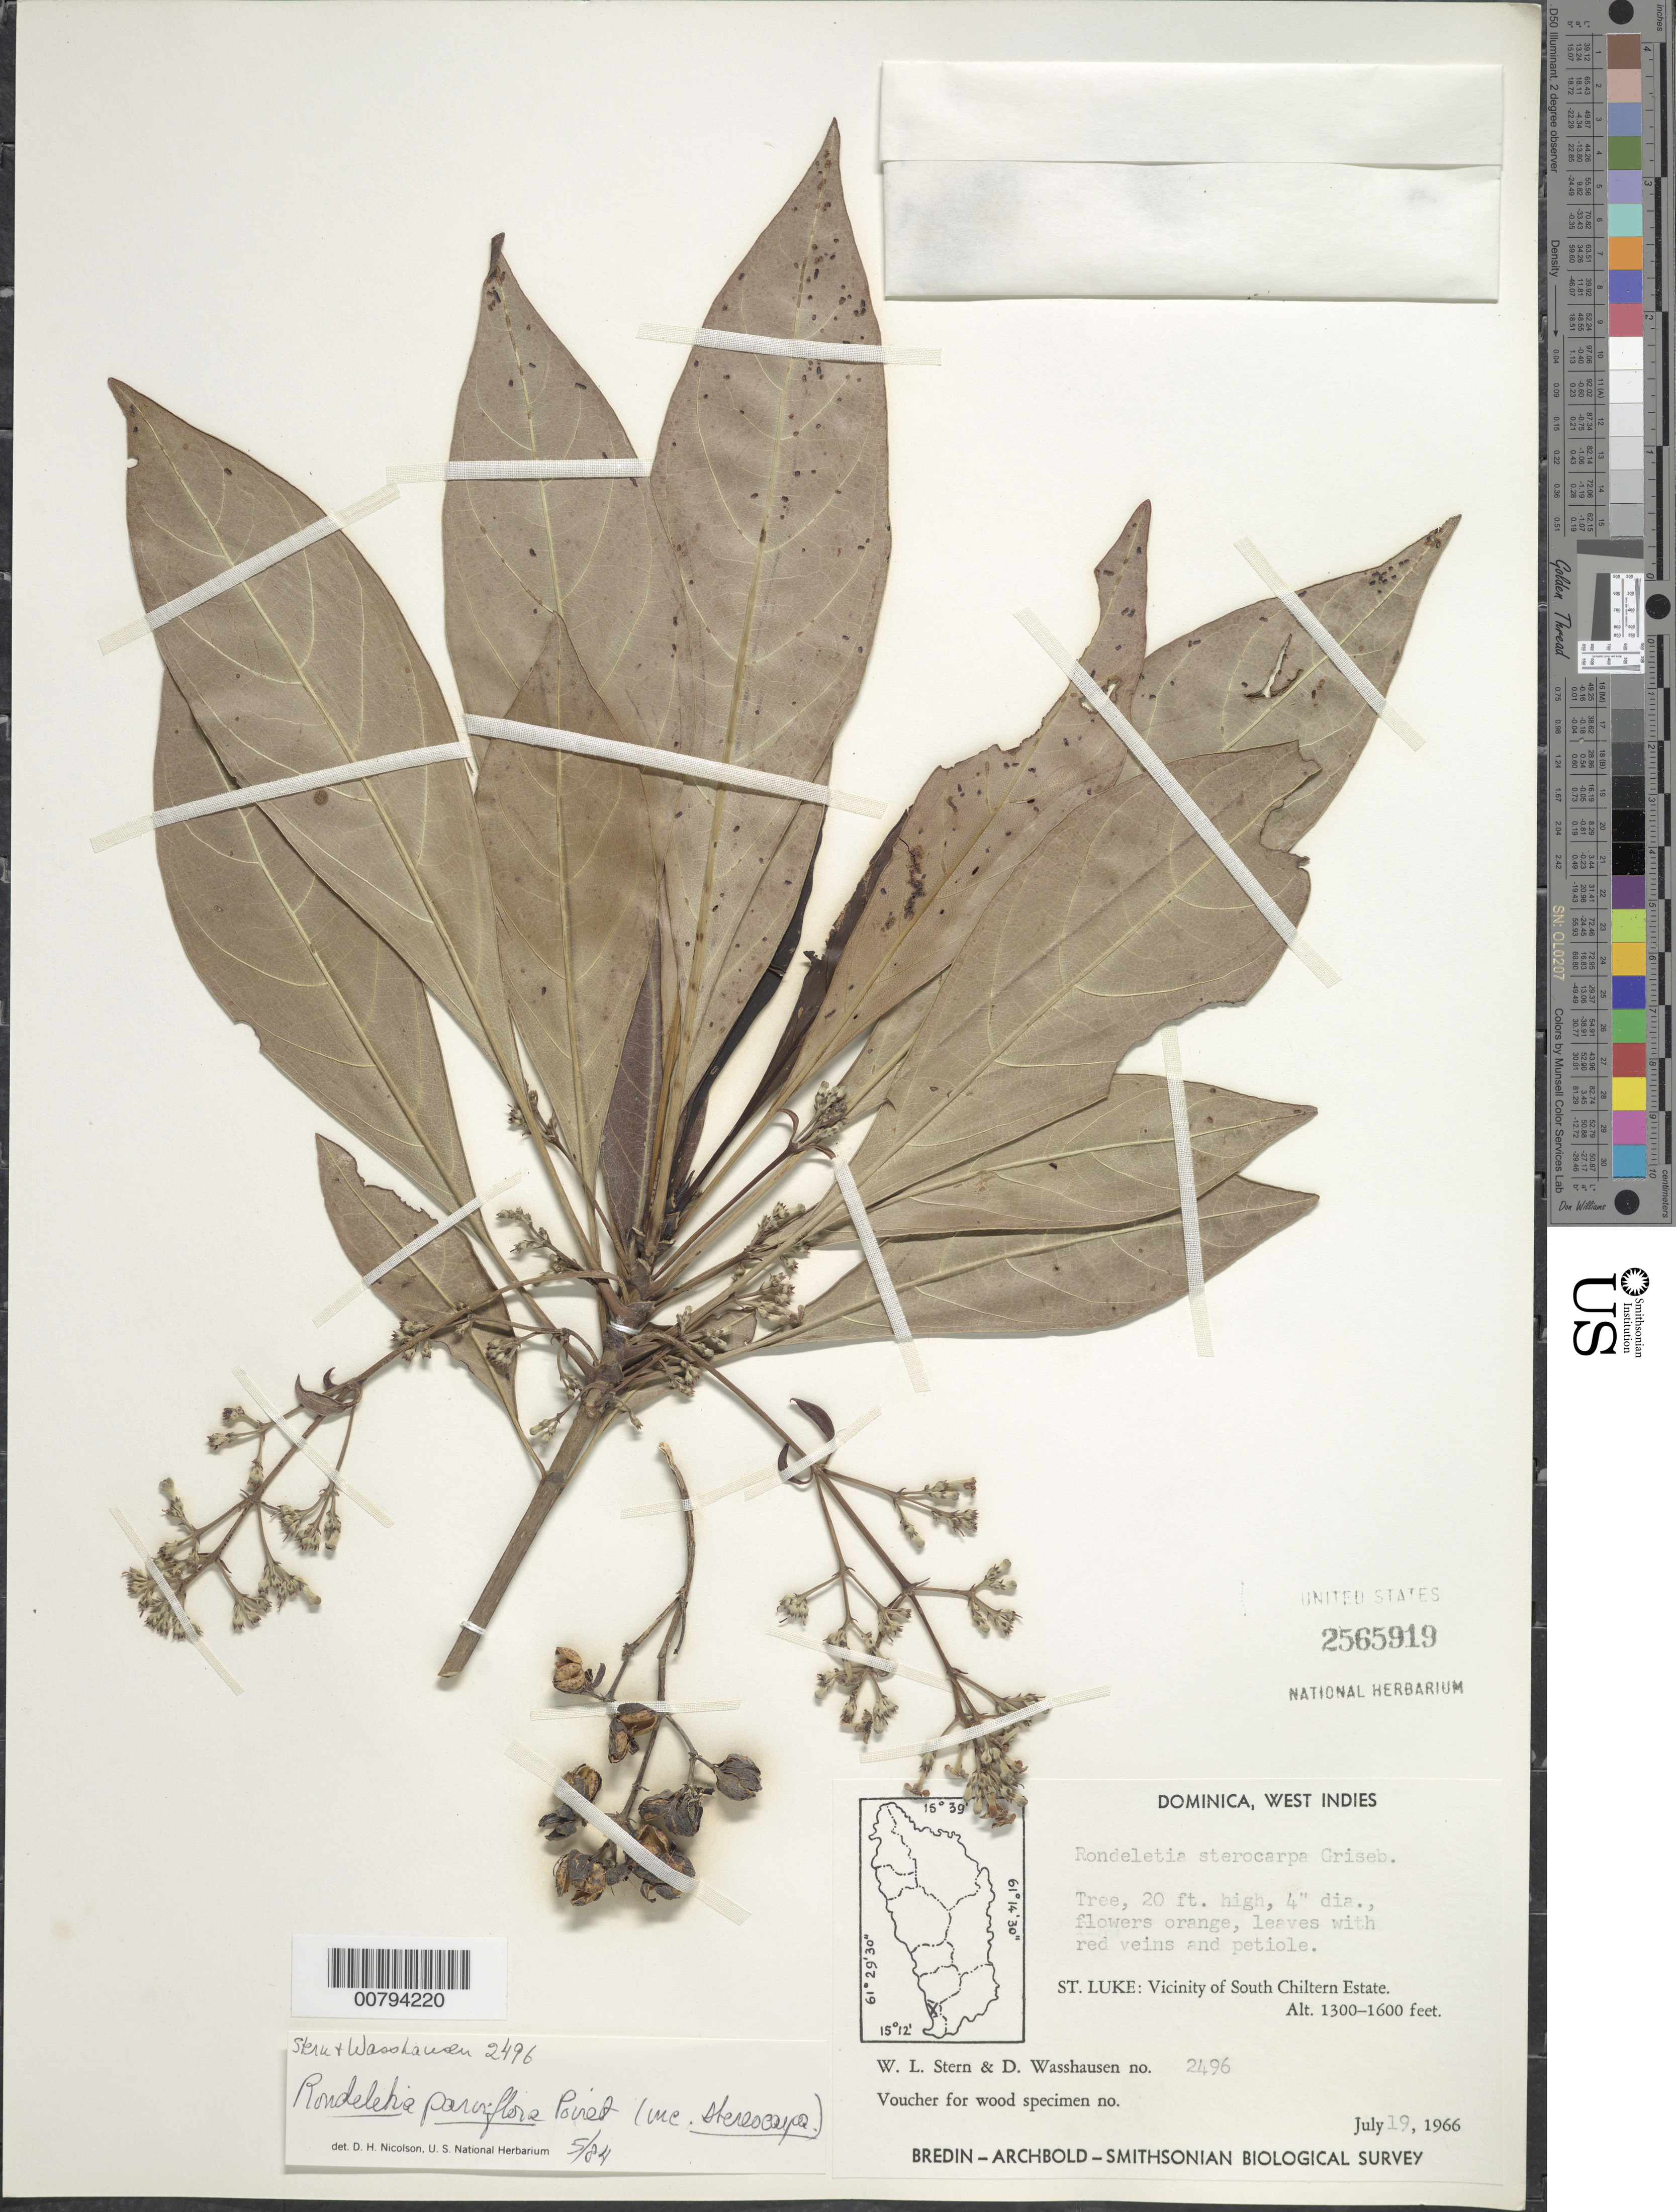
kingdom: Plantae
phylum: Tracheophyta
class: Magnoliopsida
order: Gentianales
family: Rubiaceae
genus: Rondeletia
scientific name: Rondeletia parviflora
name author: Poir.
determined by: Nicolson, Dan H.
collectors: W. L. Stern & D. C. Wasshausen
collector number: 2496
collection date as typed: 19 Jul 1966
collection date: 1966-07-19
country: Dominica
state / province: St. Luke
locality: Vicinity of South Chiltern Estate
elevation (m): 396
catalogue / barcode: US 2565919